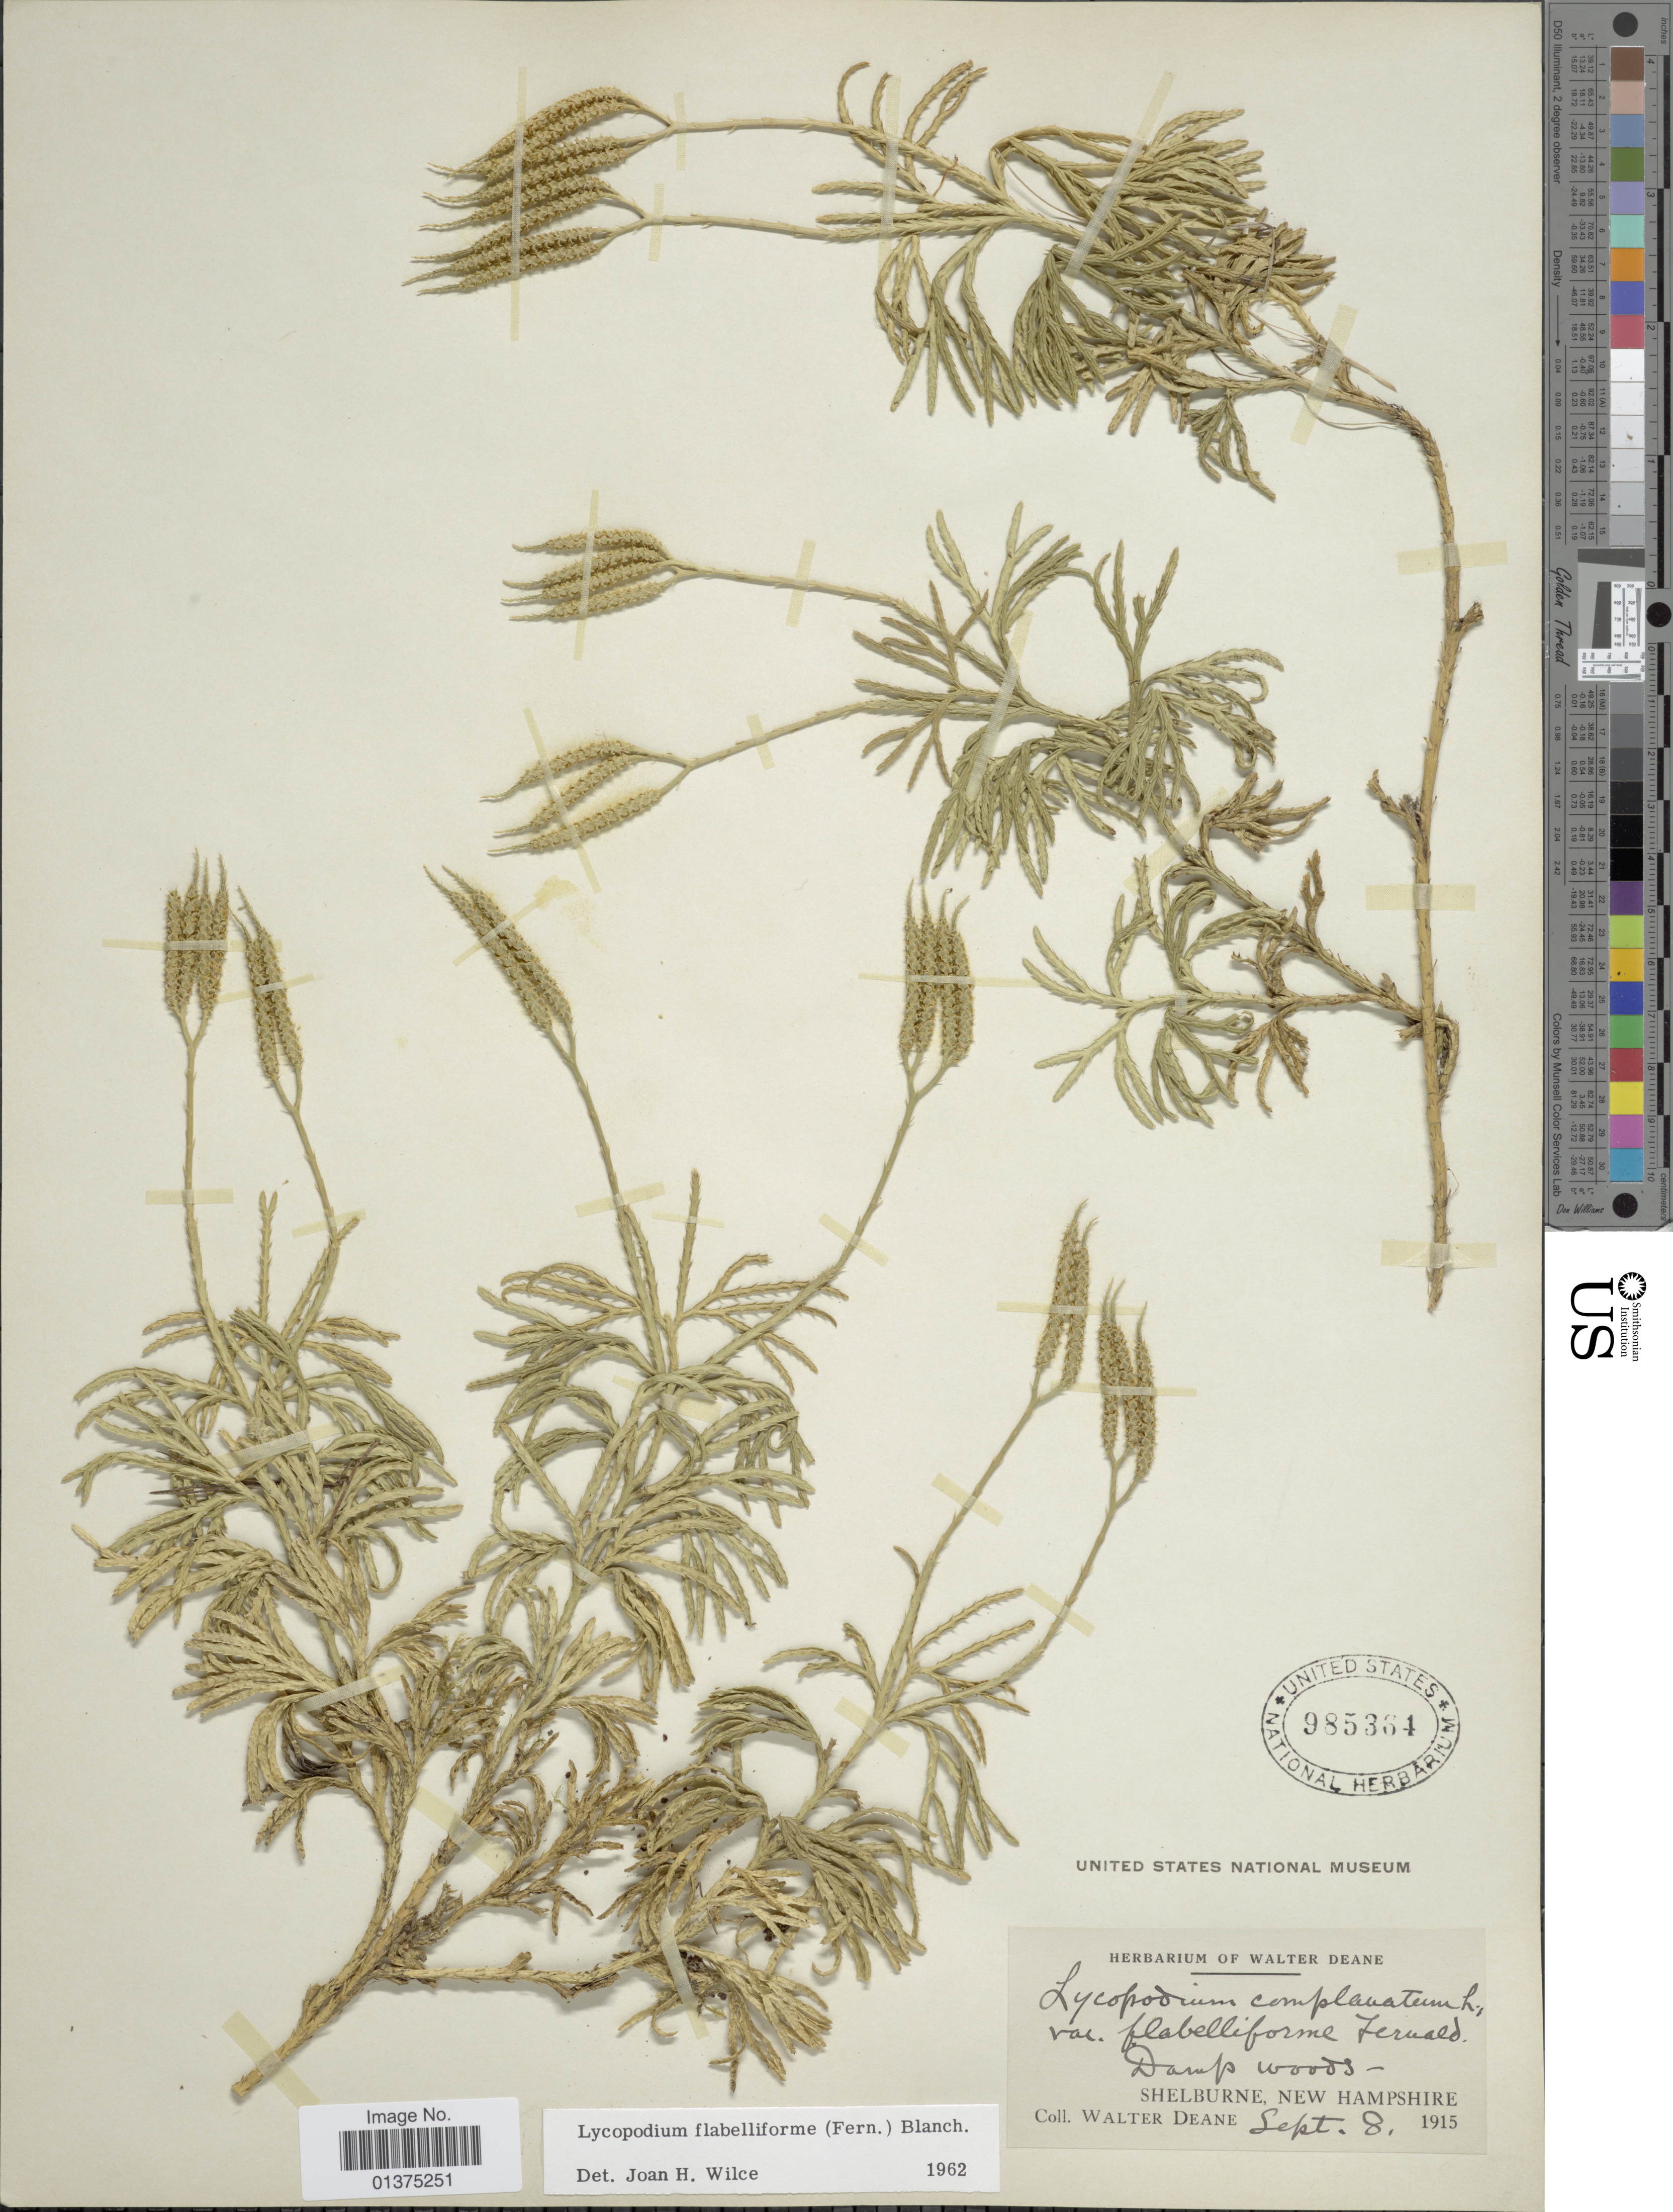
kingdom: Plantae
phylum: Tracheophyta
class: Lycopodiopsida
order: Lycopodiales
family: Lycopodiaceae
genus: Diphasiastrum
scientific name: Diphasiastrum digitatum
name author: (Dill. ex A. Braun) Holub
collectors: W. Deane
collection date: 1915-09-08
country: United States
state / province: New Hampshire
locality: Shelburne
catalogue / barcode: US 985364